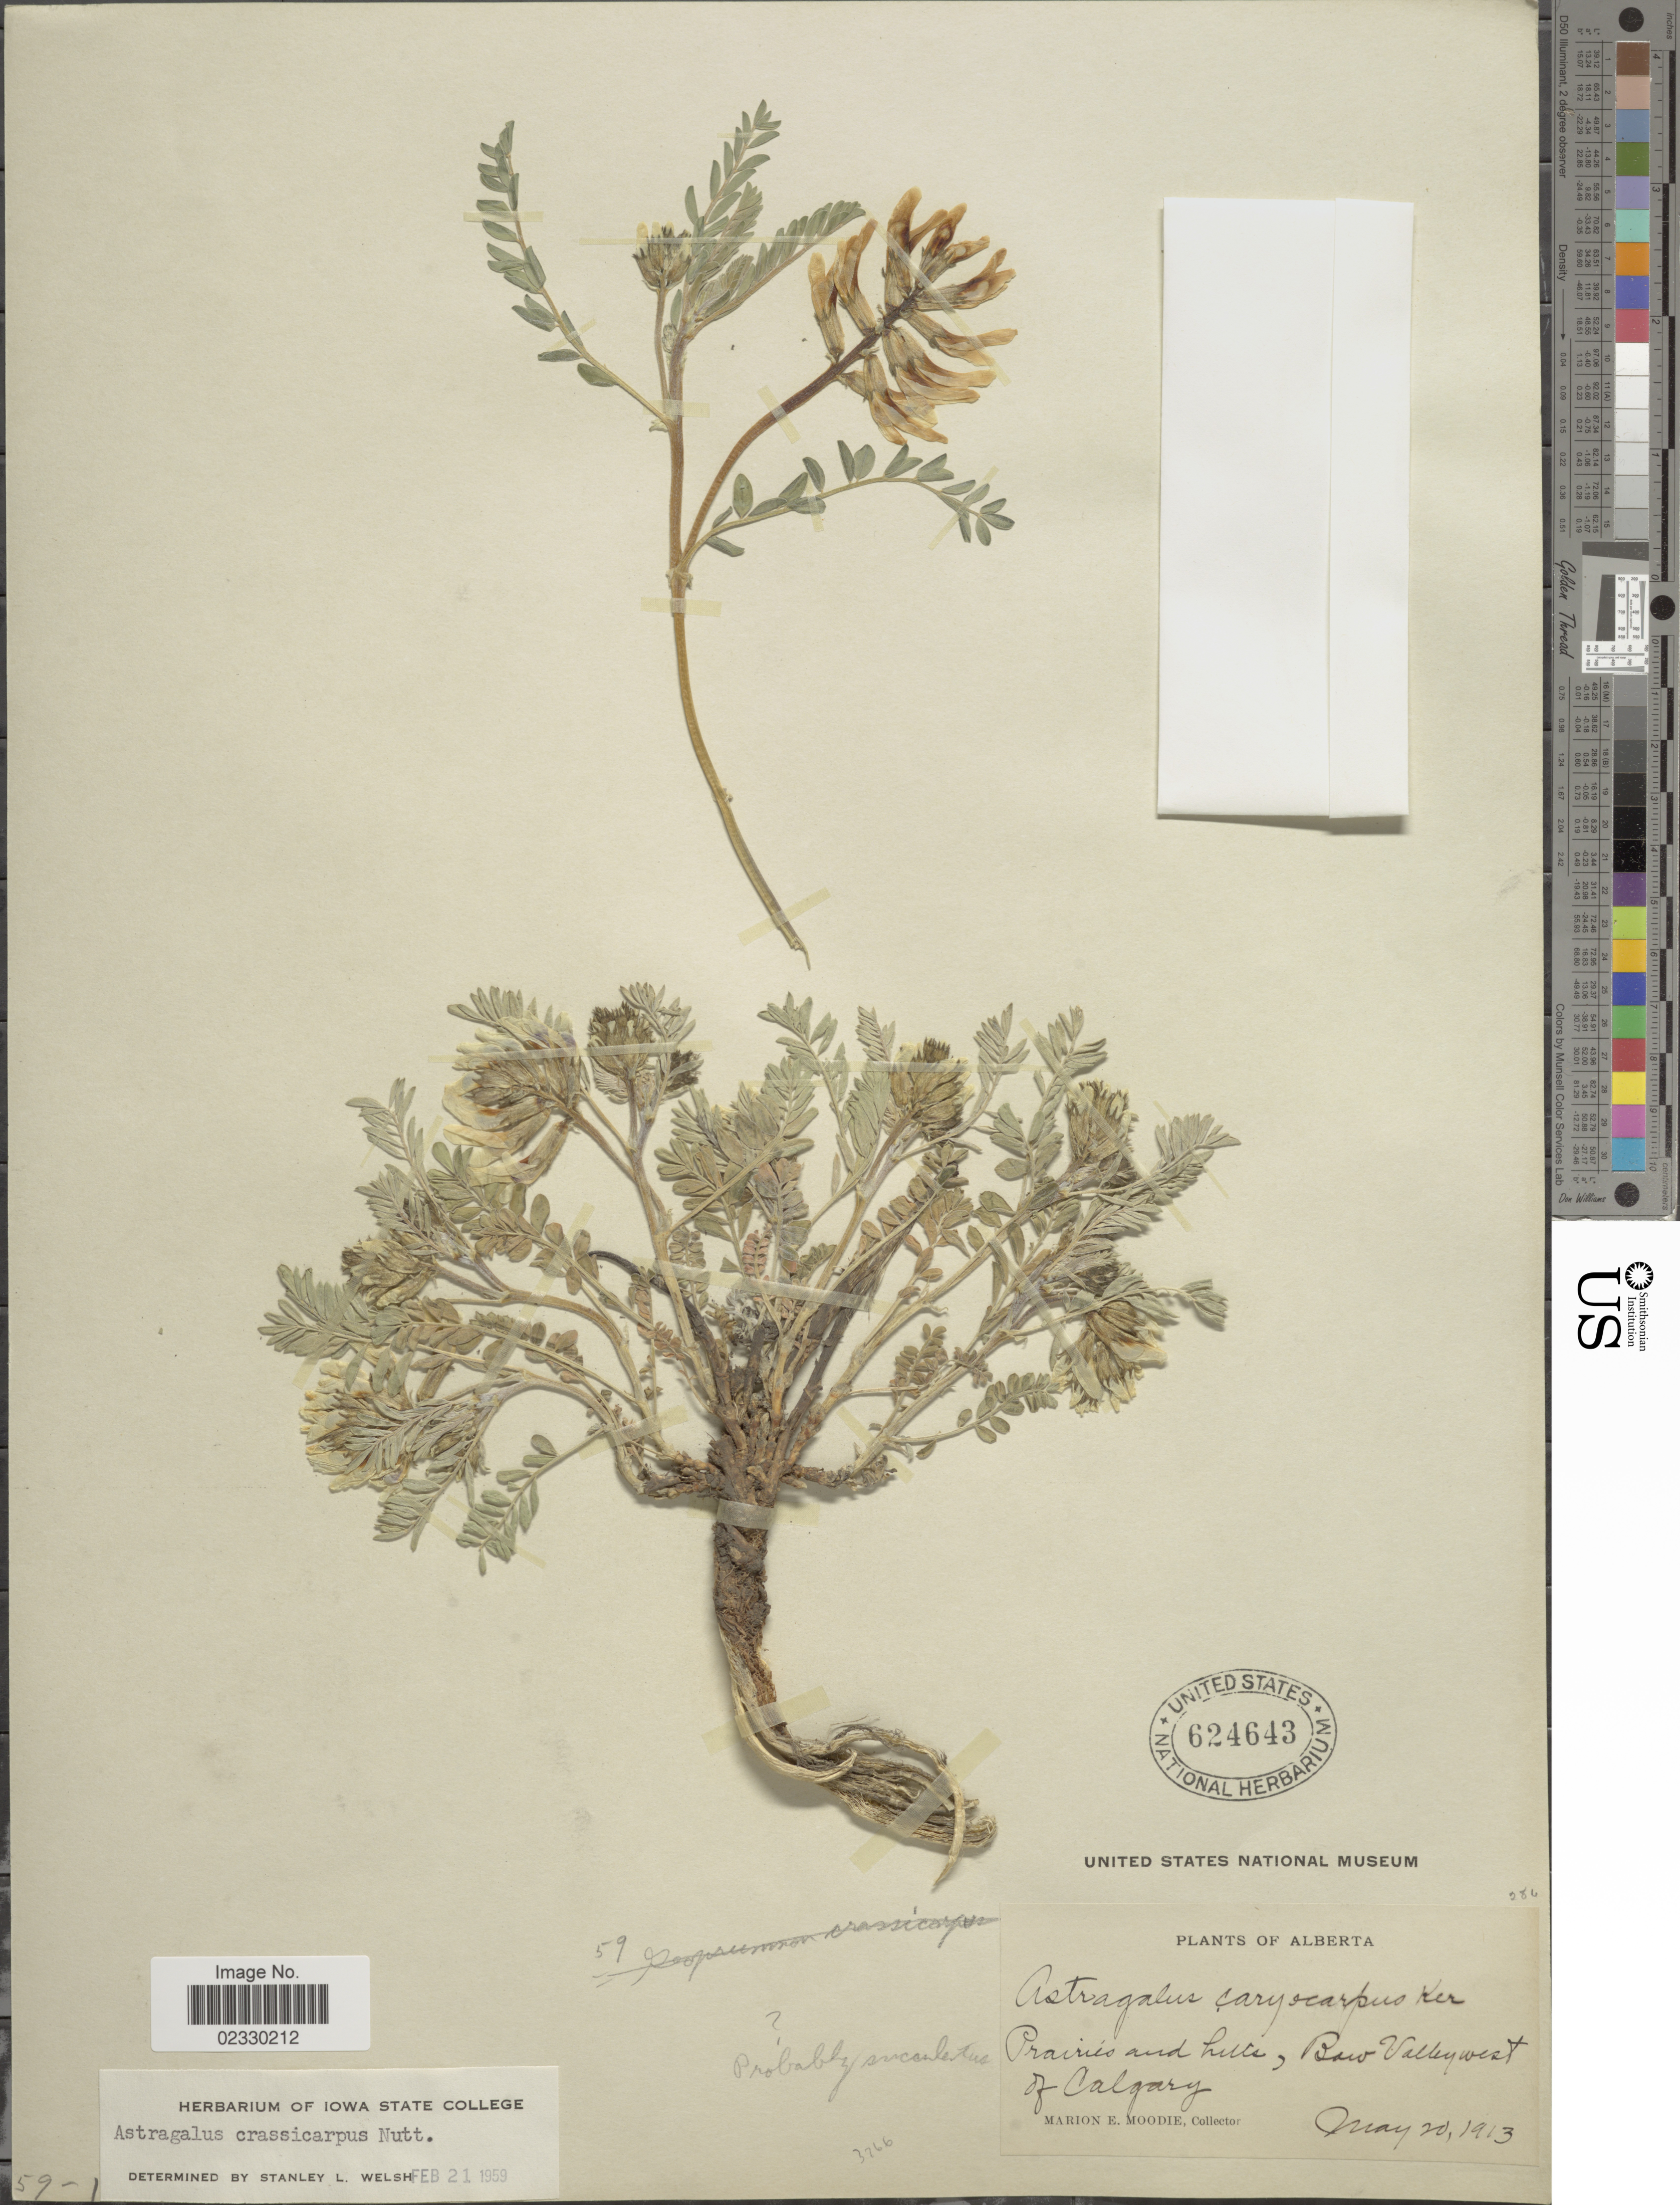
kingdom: Plantae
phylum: Tracheophyta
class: Magnoliopsida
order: Fabales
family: Fabaceae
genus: Astragalus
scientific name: Astragalus crassicarpus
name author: Nutt.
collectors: M. E. Moodie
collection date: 1913-05-20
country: Canada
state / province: Alberta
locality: Prairies and hills, Bow Valley west of Calgary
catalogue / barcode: US 624643